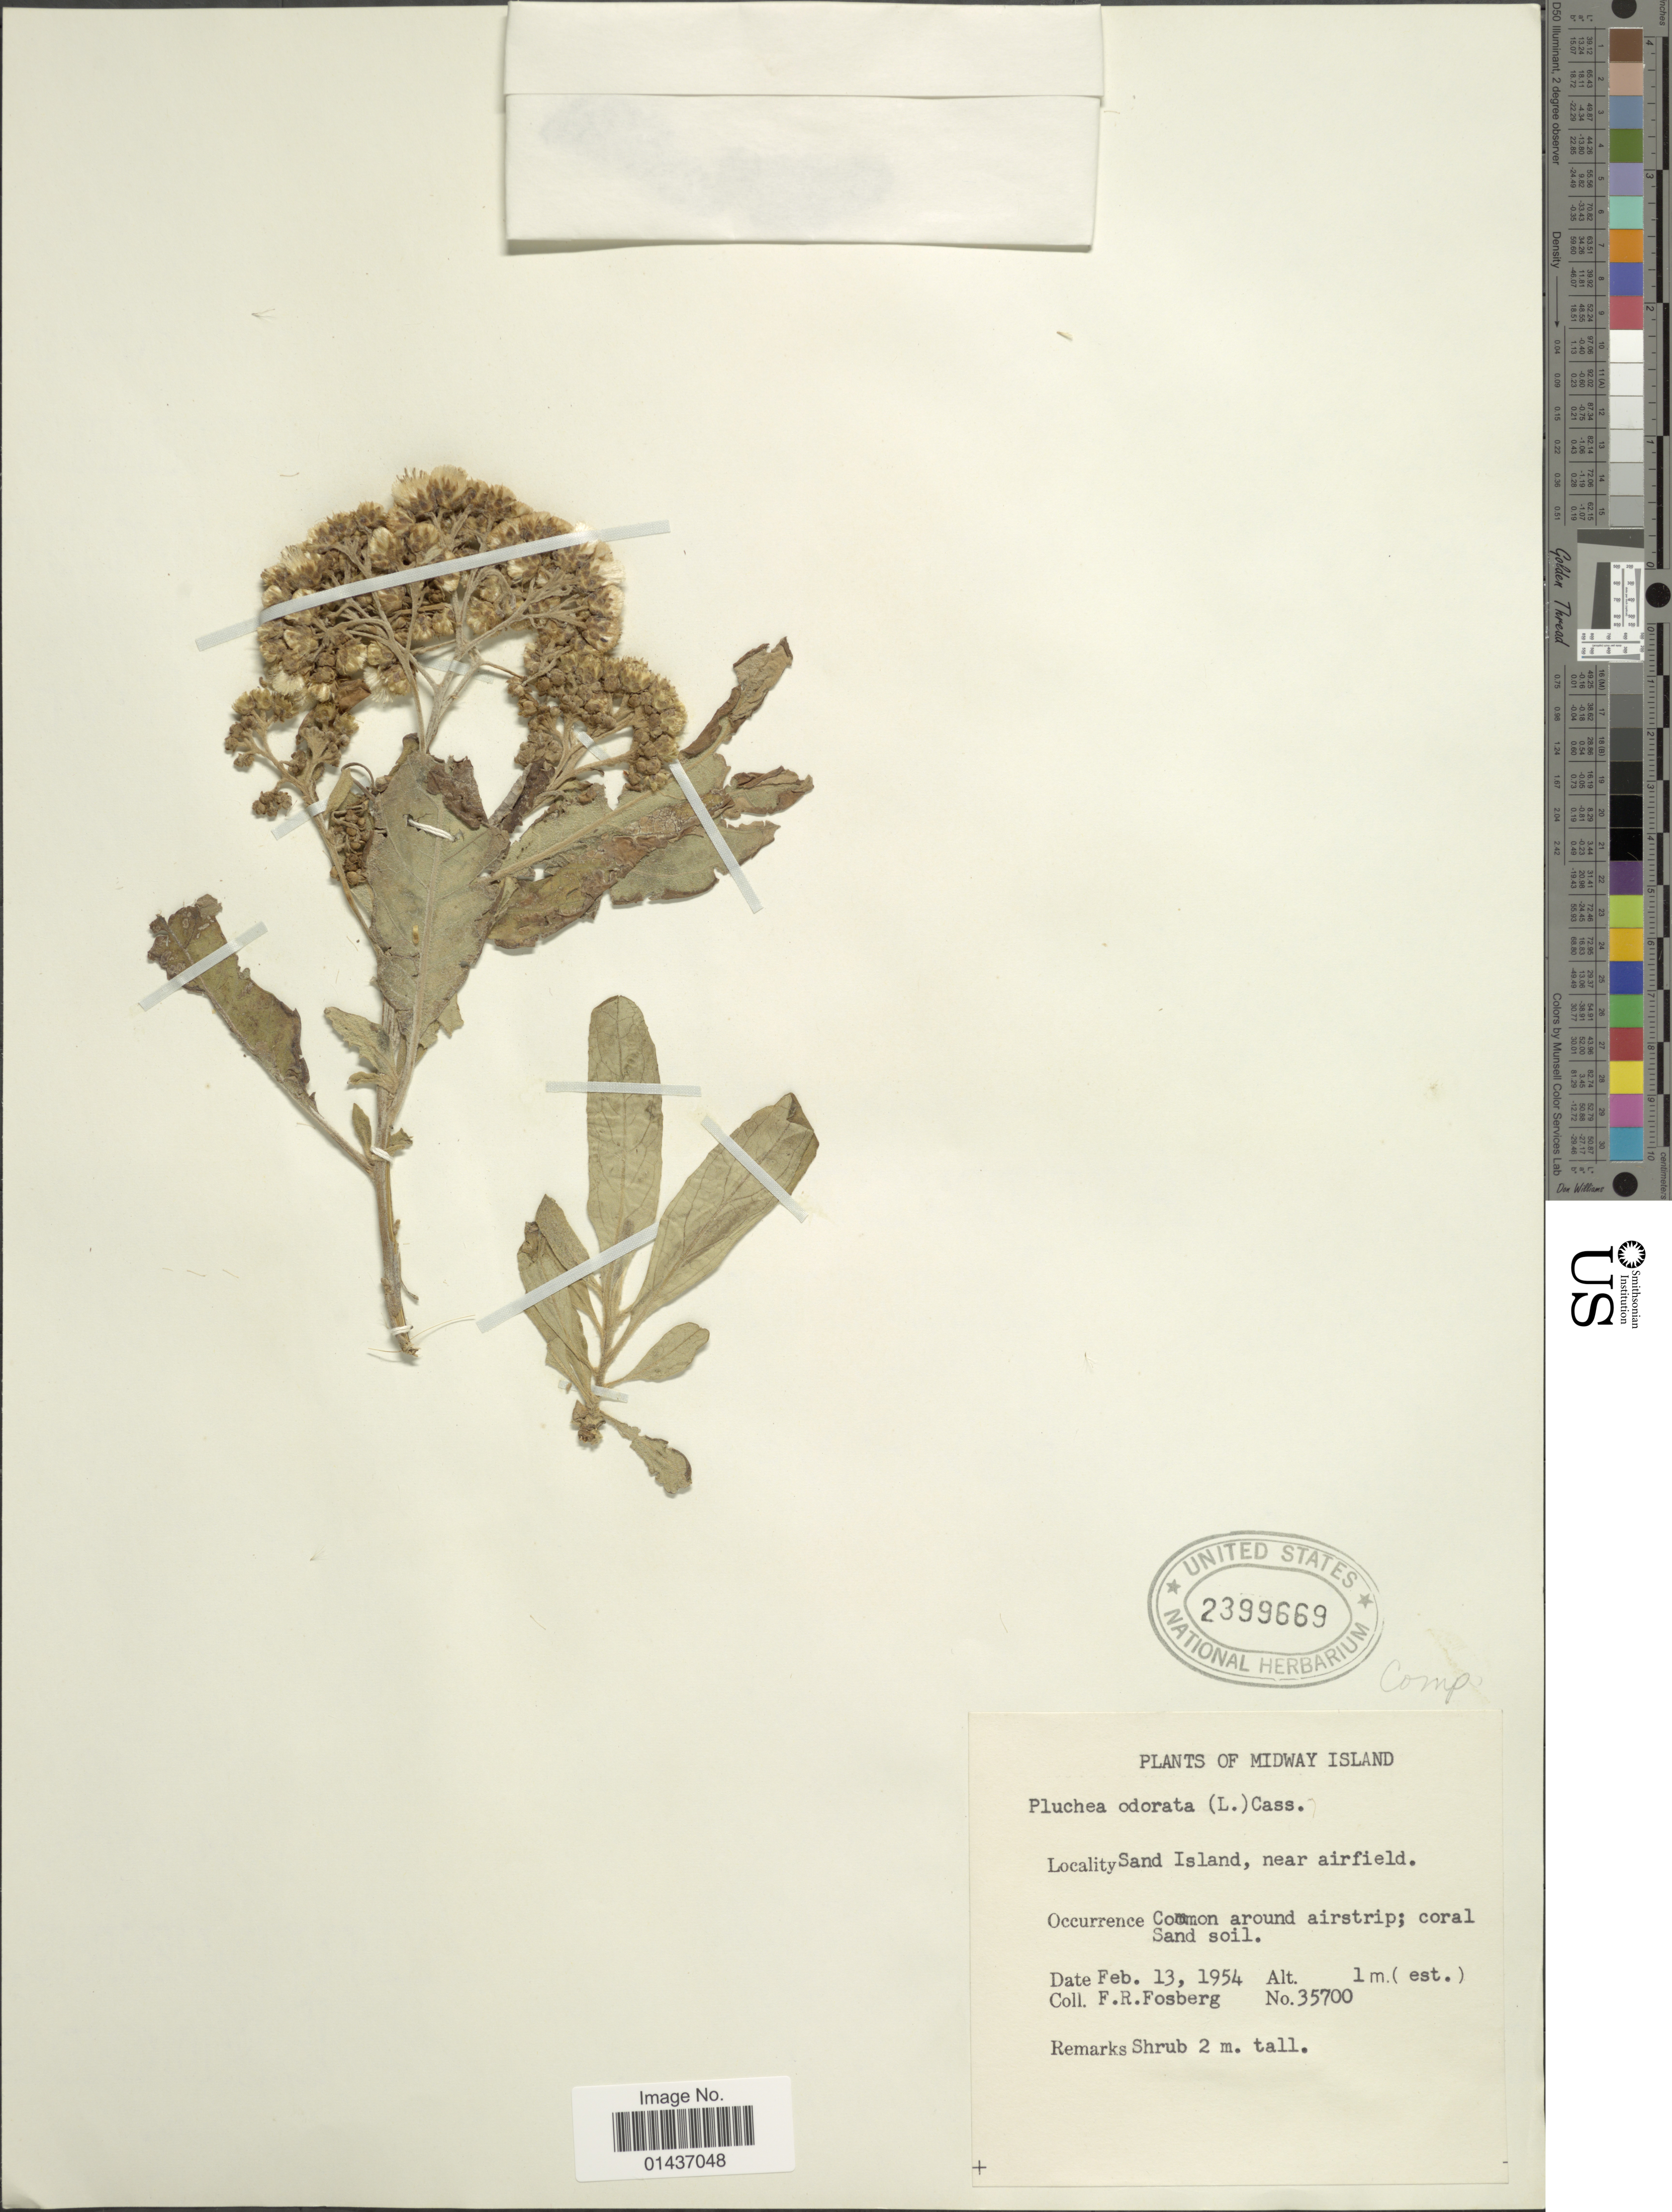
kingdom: Plantae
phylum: Tracheophyta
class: Magnoliopsida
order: Asterales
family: Asteraceae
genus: Pluchea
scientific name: Pluchea carolinensis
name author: (Jacq.) D. Don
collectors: F. R. Fosberg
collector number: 35700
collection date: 1954-02-13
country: U.S. Administered Pacific Islands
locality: Midway Island, Sand Island, near airfield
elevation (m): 1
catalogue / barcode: US 2399669